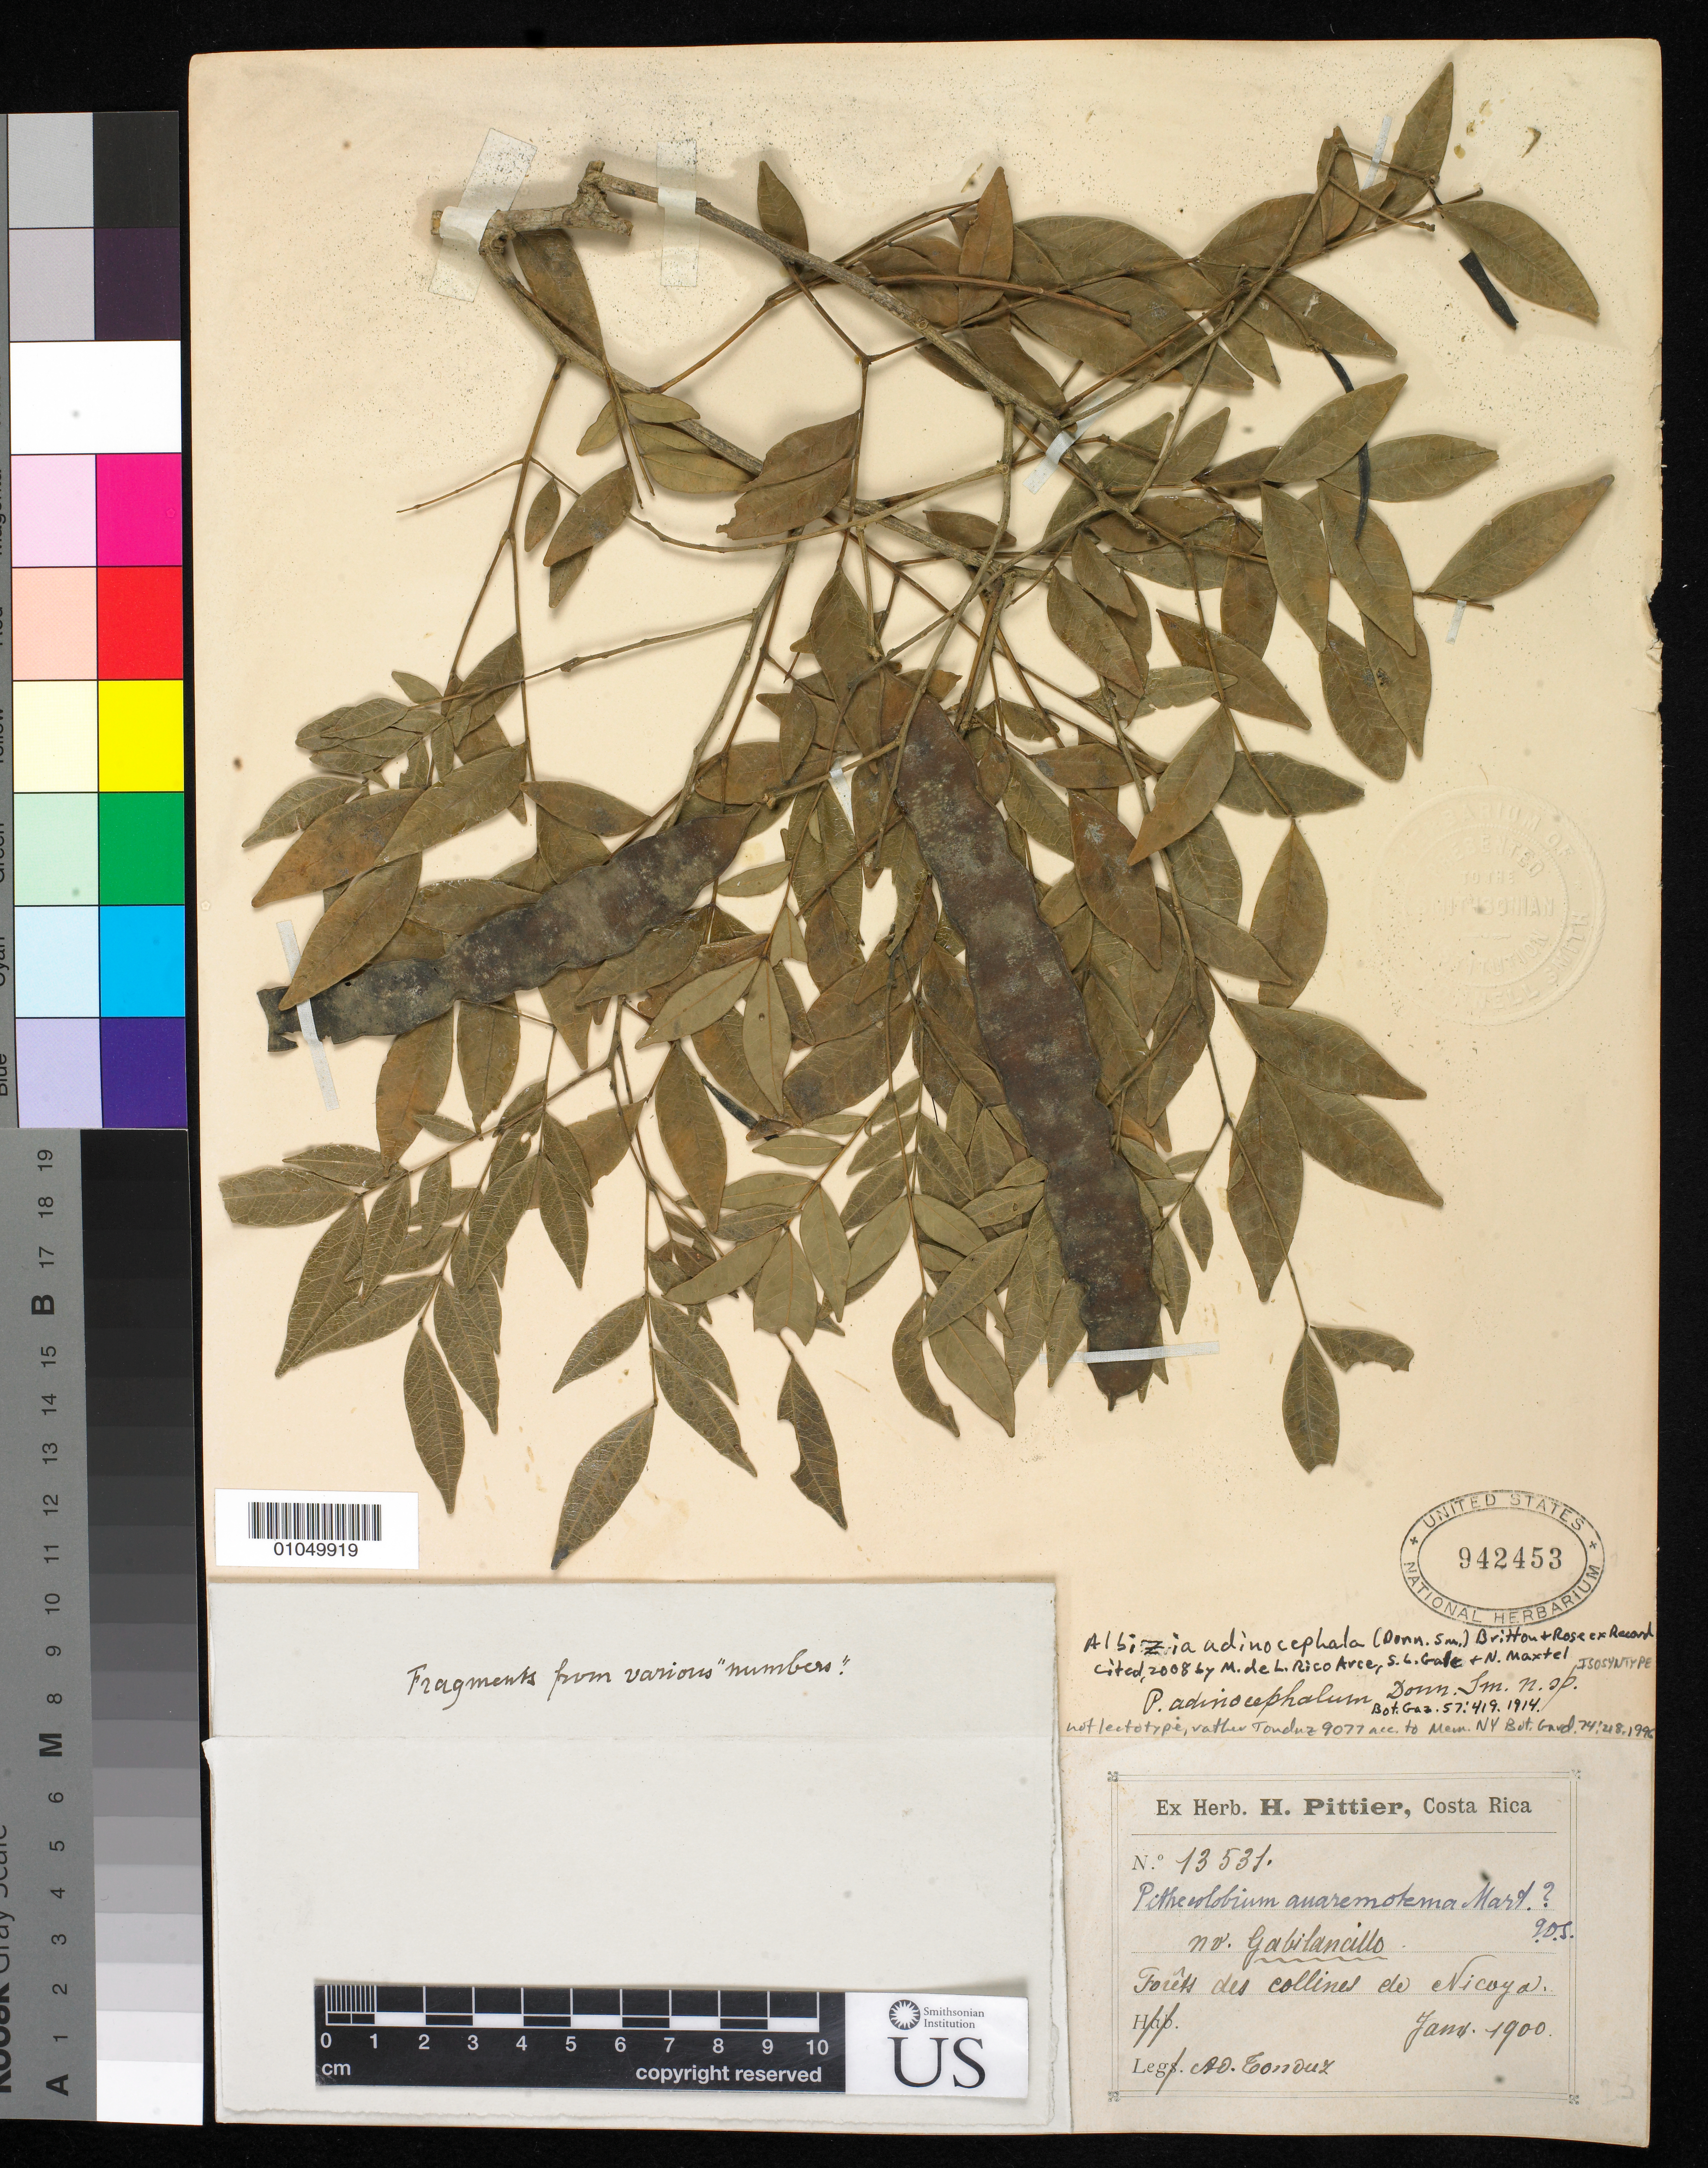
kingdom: Plantae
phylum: Tracheophyta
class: Magnoliopsida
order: Fabales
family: Fabaceae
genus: Pithecellobium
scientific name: Pithecellobium adinocephalum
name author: Donn. Sm.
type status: Isosyntype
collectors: A. Tonduz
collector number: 13531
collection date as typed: Jan 1900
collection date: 1900-01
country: Costa Rica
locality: Forêts des collines de Nicoya.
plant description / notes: Lectotype collection is Tonduz 9077 (which is also the type of P. discolor Pittier) as designated by Barneby & Grimes (1996).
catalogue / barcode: US 942453